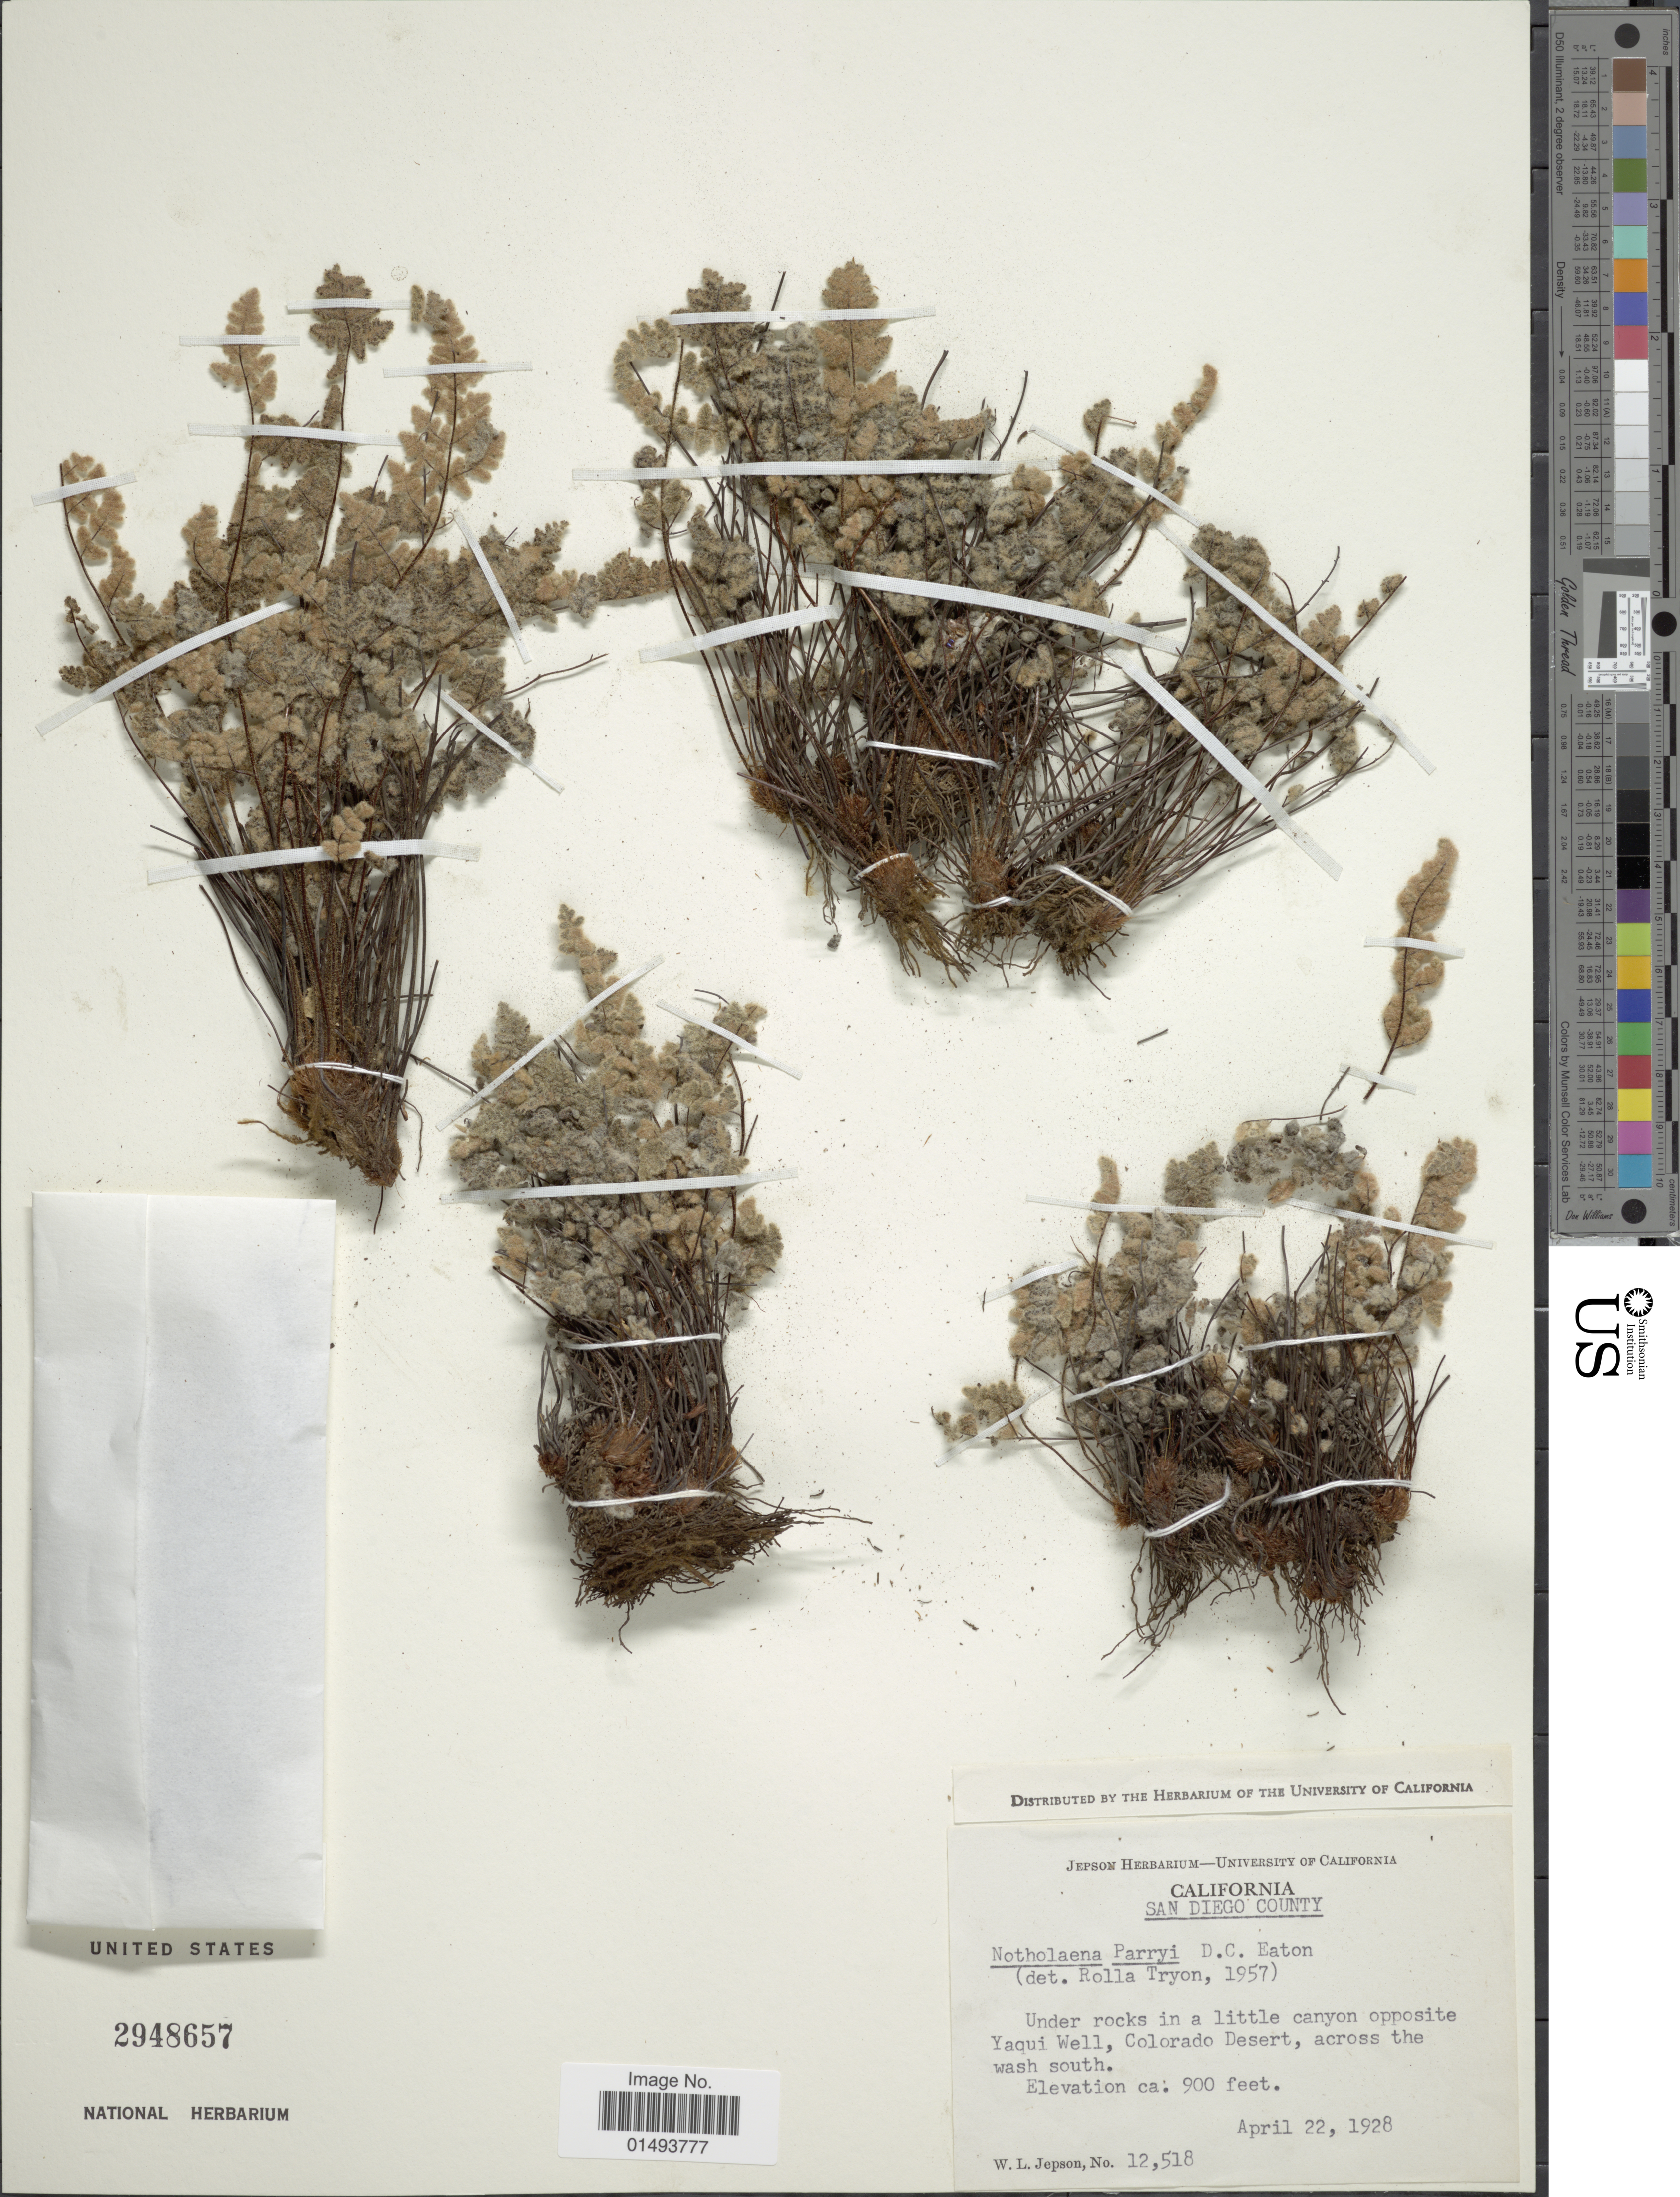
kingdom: Plantae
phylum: Tracheophyta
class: Polypodiopsida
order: Polypodiales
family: Pteridaceae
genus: Myriopteris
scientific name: Myriopteris parryi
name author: (D.C. Eaton) Grusz & Windham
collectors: W. L. Jepson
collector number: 12.518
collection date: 1928-04-22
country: United States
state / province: California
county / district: San Diego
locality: San Diego County, Under rocks in a little canyon opposite Yaqui Well, Colorado Desert, across the wash south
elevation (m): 274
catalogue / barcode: US 2948657